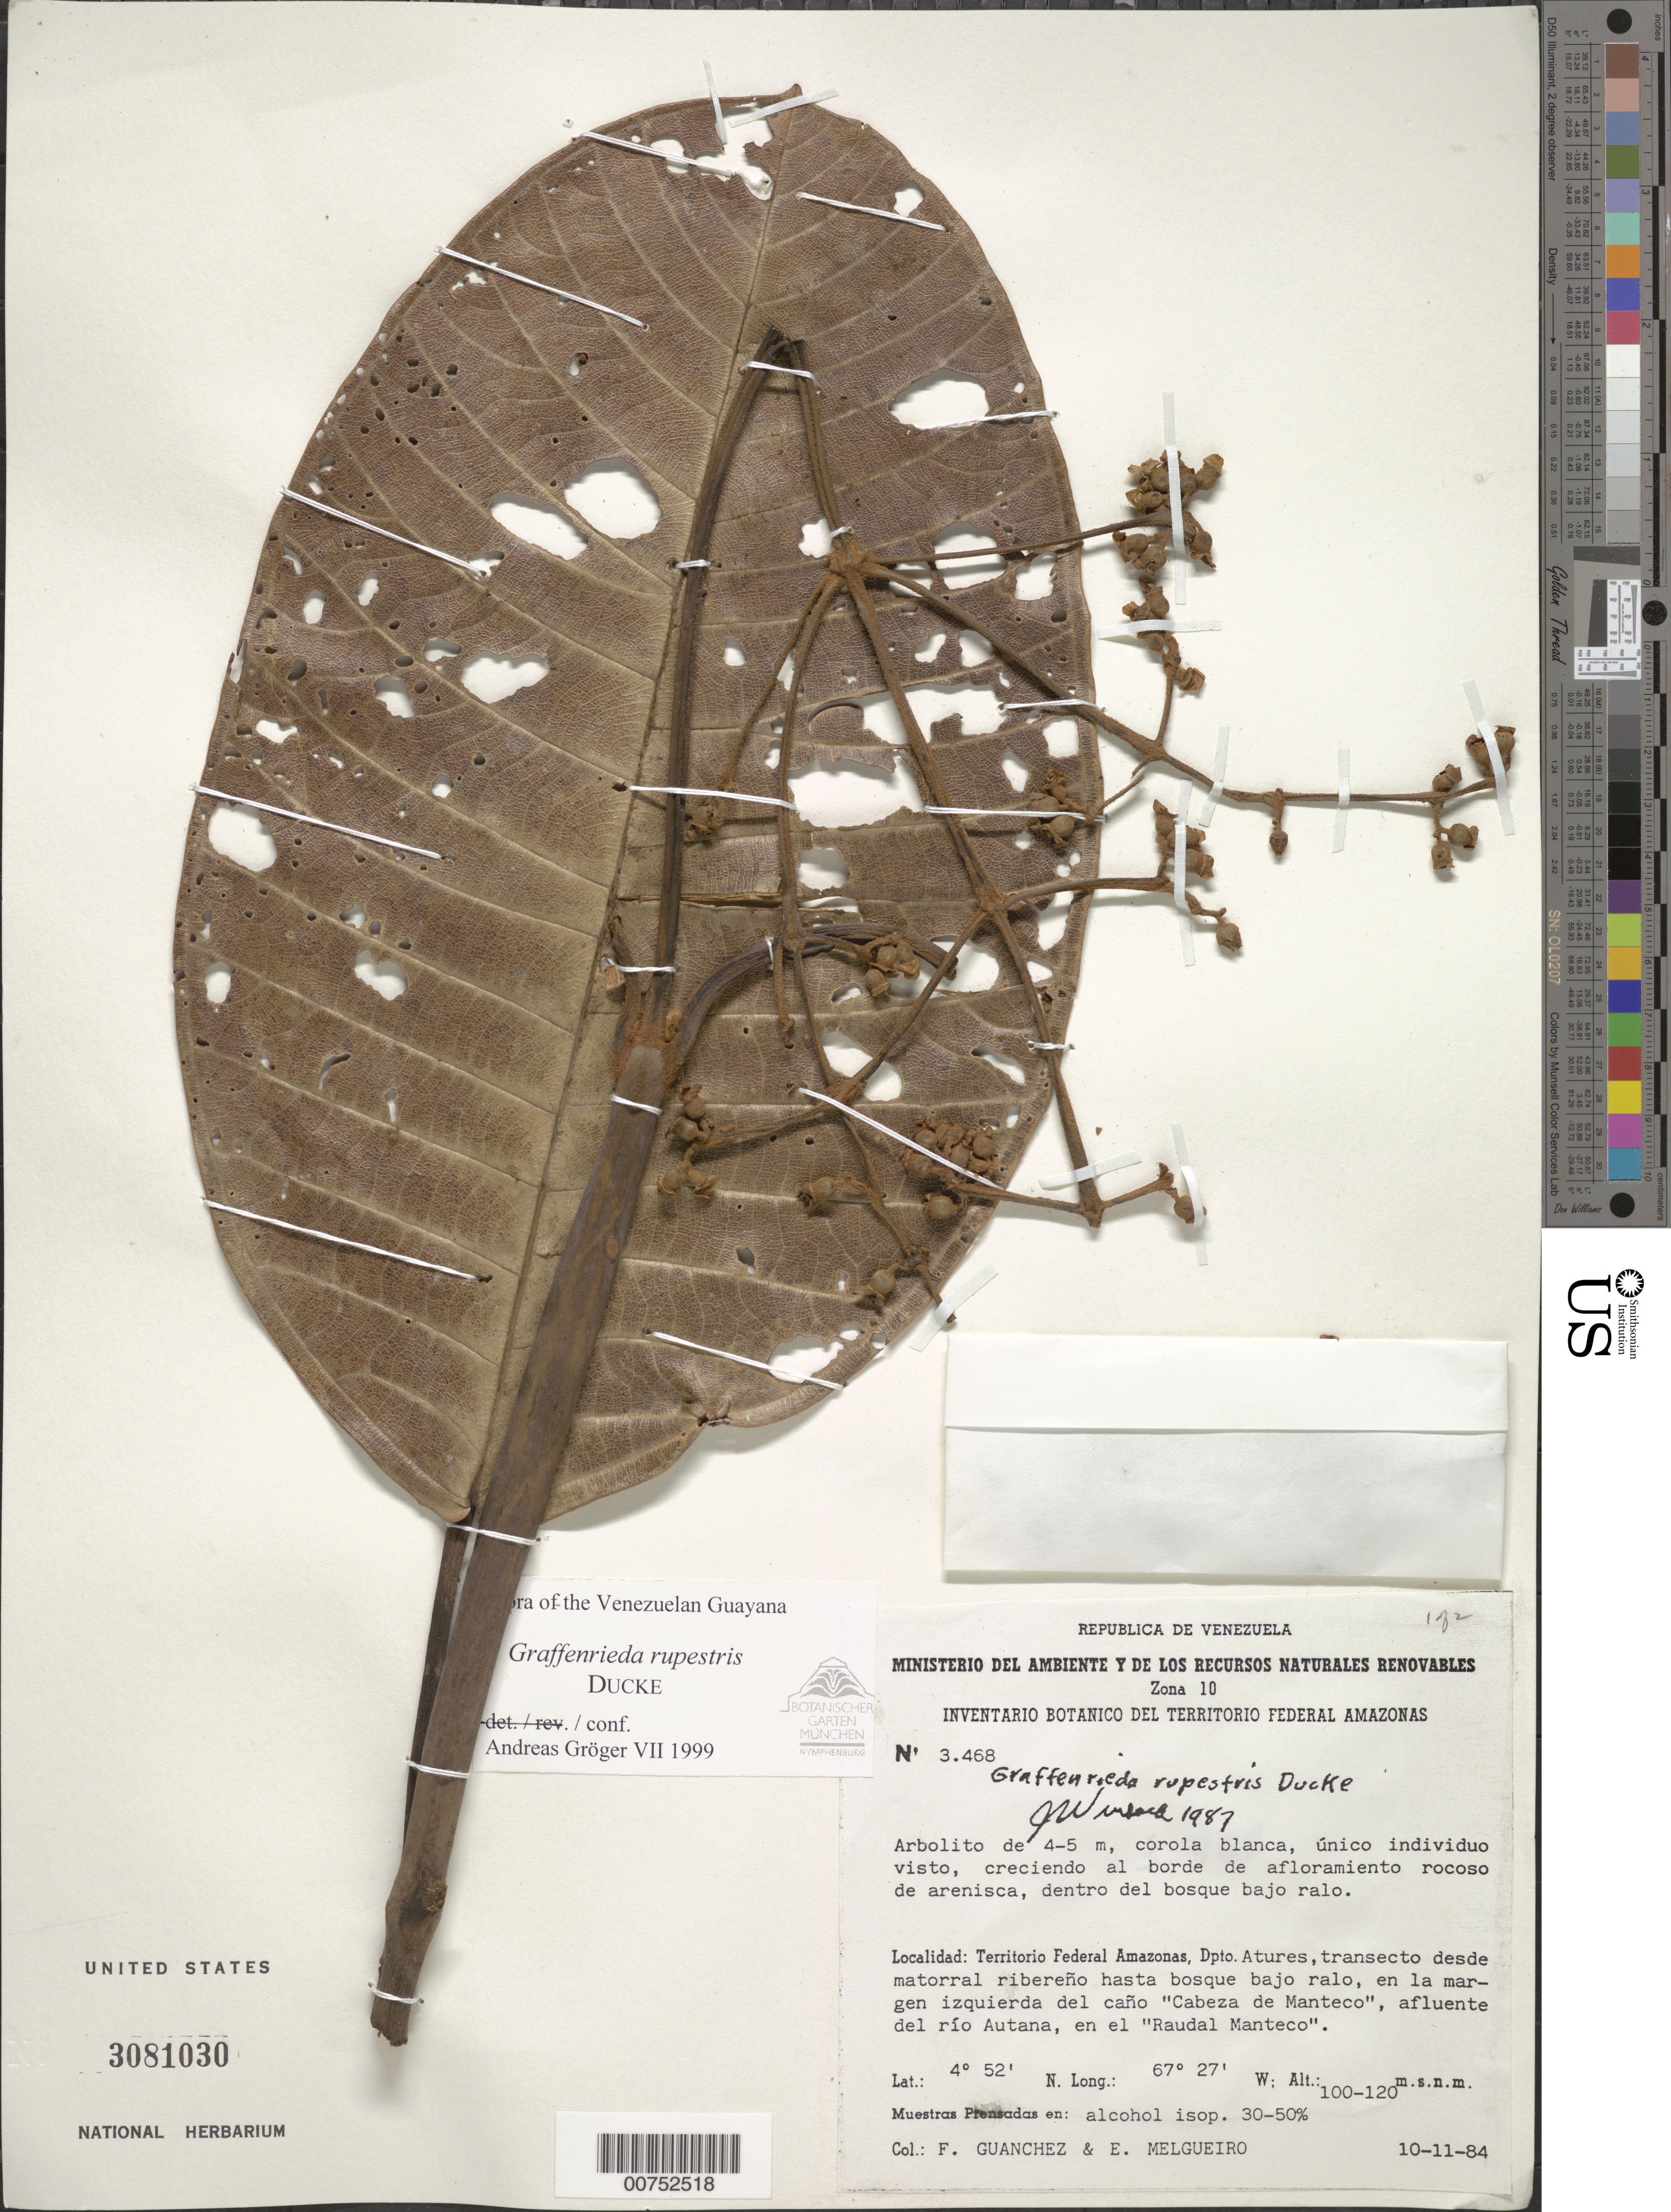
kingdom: Plantae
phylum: Tracheophyta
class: Magnoliopsida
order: Myrtales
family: Melastomataceae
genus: Graffenrieda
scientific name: Graffenrieda rupestris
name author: Ducke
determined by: Gröger, A.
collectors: F. Guánchez M. & E. Melgueiro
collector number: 3468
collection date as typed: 10-Nov-84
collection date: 1984-11-10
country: Venezuela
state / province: Amazonas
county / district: Atures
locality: "Cabeza de Manteco," affluent of Río Autana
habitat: Creciendo al borde de alforamiento rocoso de arenisca, dentro del bosque bajo ralo; unico individuo visto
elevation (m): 100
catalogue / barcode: US 3081030